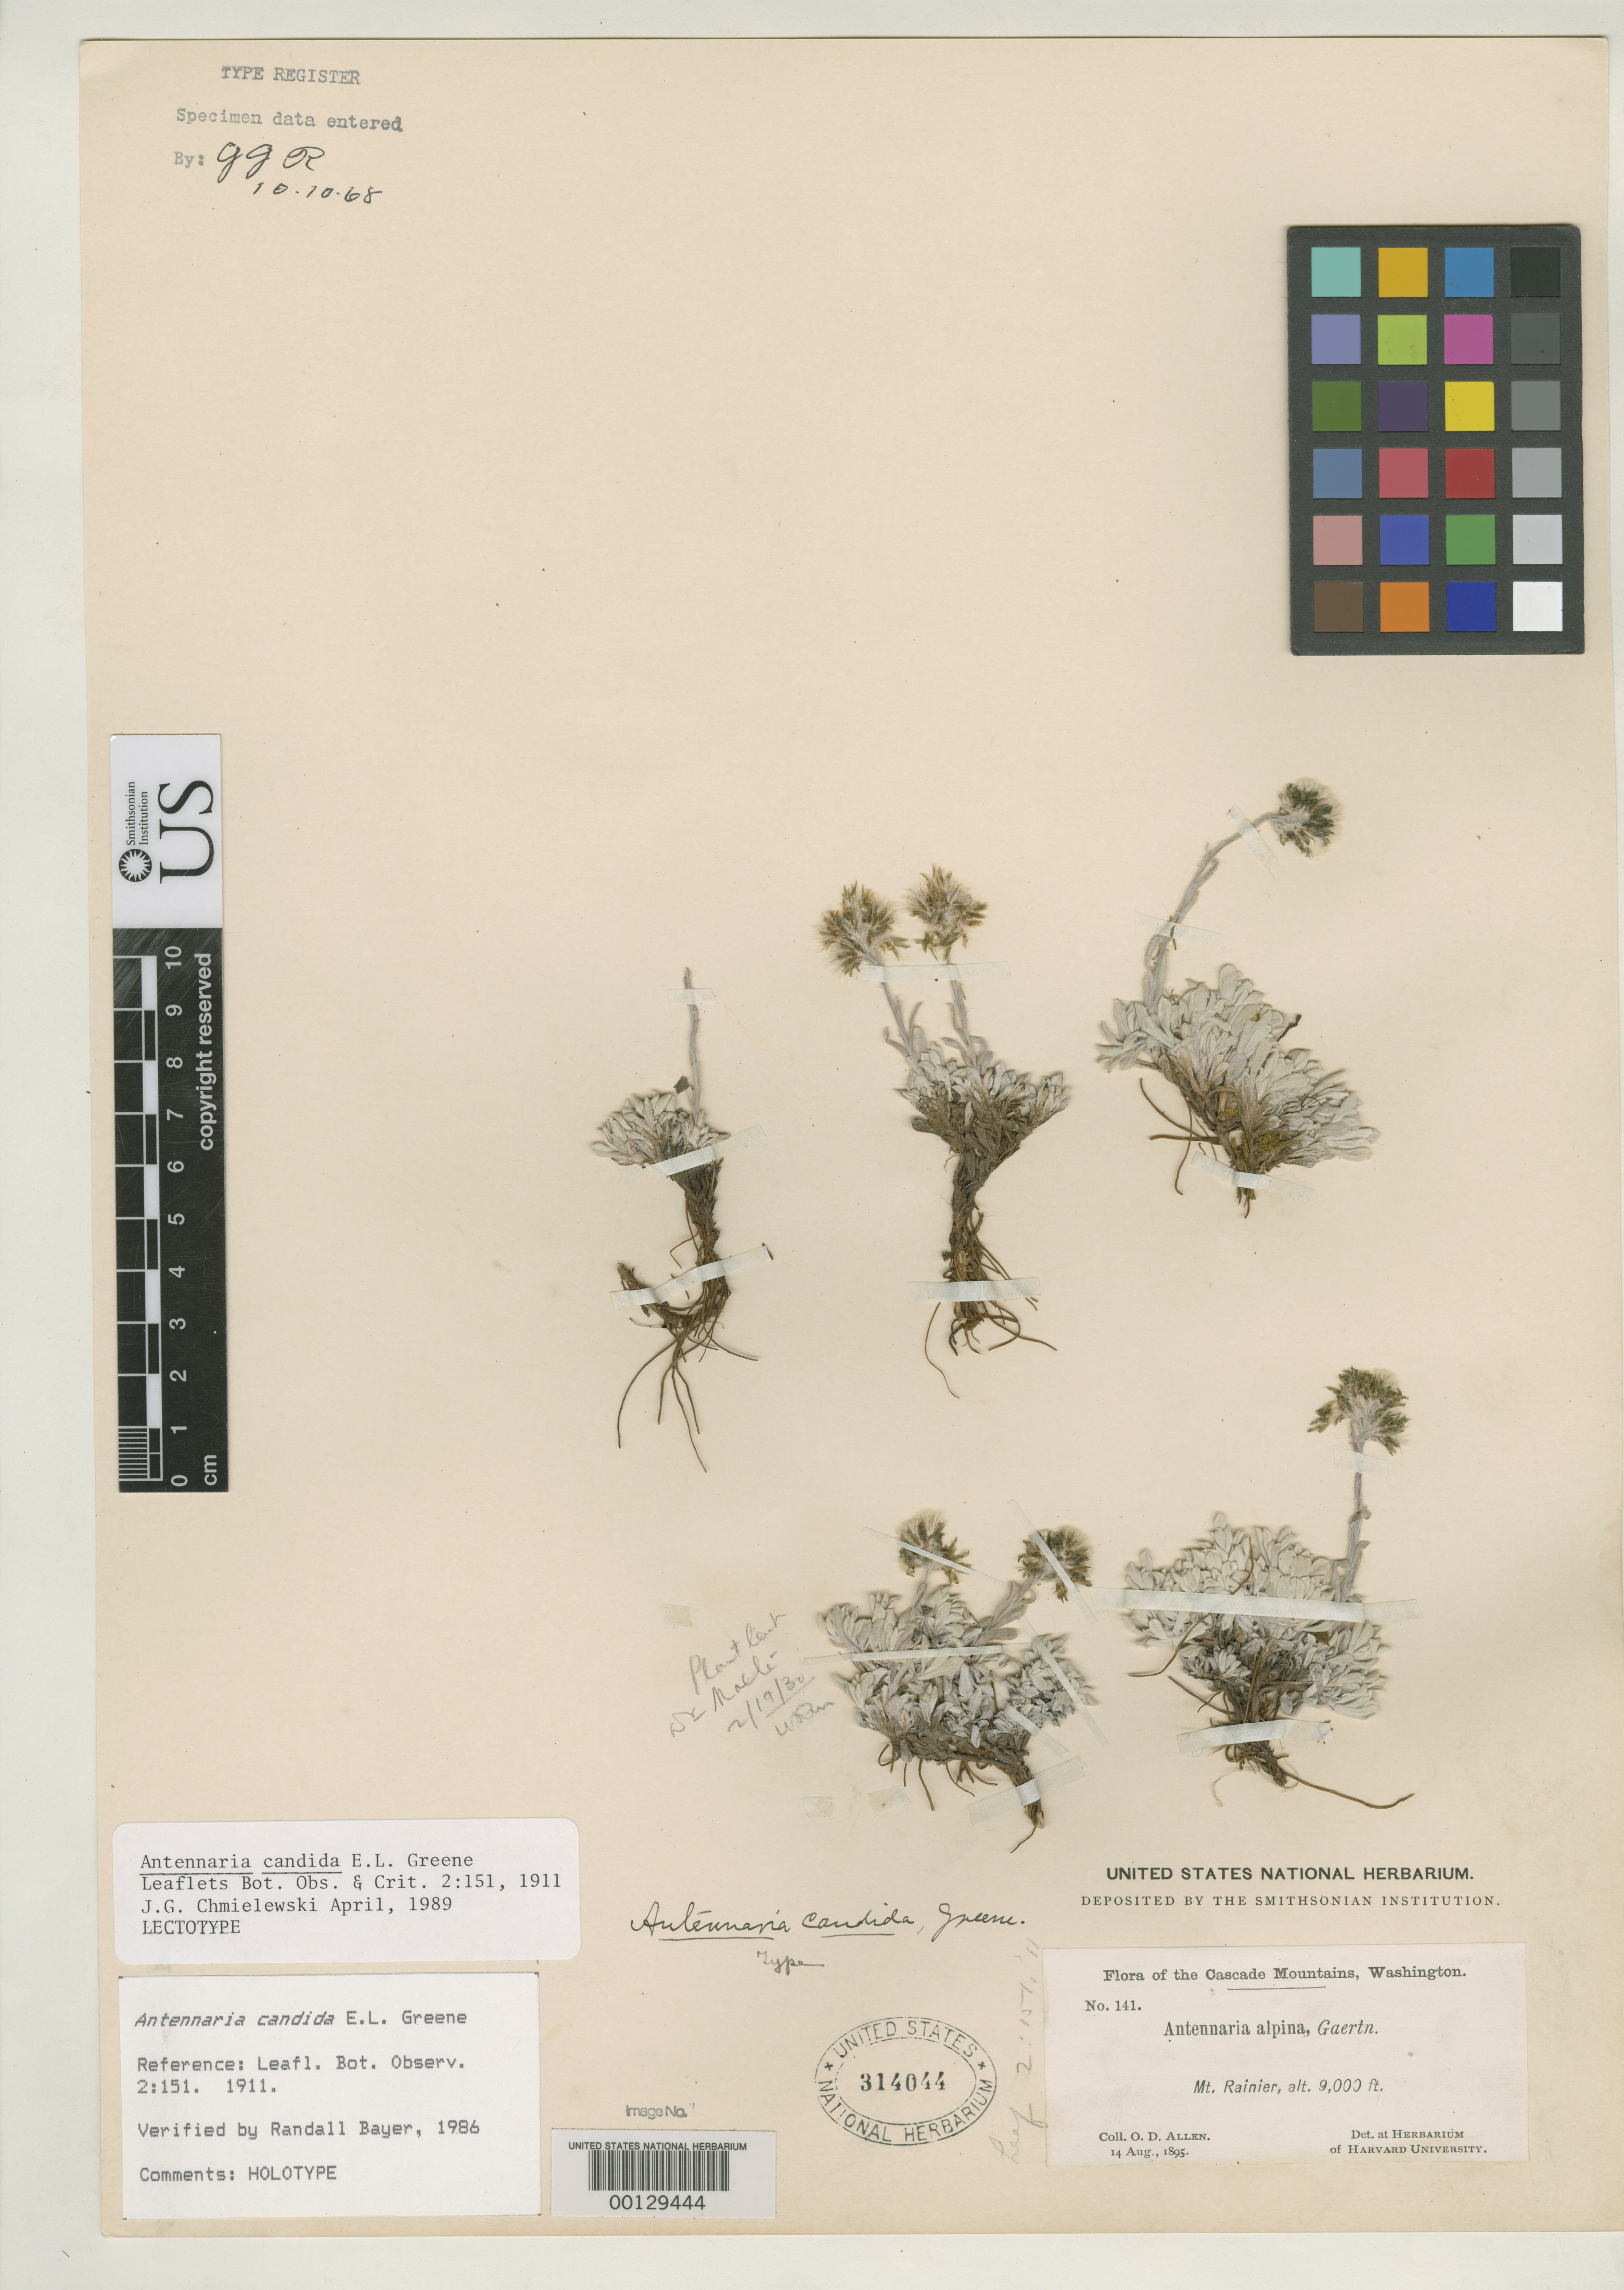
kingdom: Plantae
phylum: Tracheophyta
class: Magnoliopsida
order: Asterales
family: Asteraceae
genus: Antennaria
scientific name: Antennaria candida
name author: Greene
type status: Holotype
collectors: O. D. Allen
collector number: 141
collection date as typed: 14 Aug 1895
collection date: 1895-08-14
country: United States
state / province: Washington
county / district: Pierce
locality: Mt. Rainier.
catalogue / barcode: US 314044